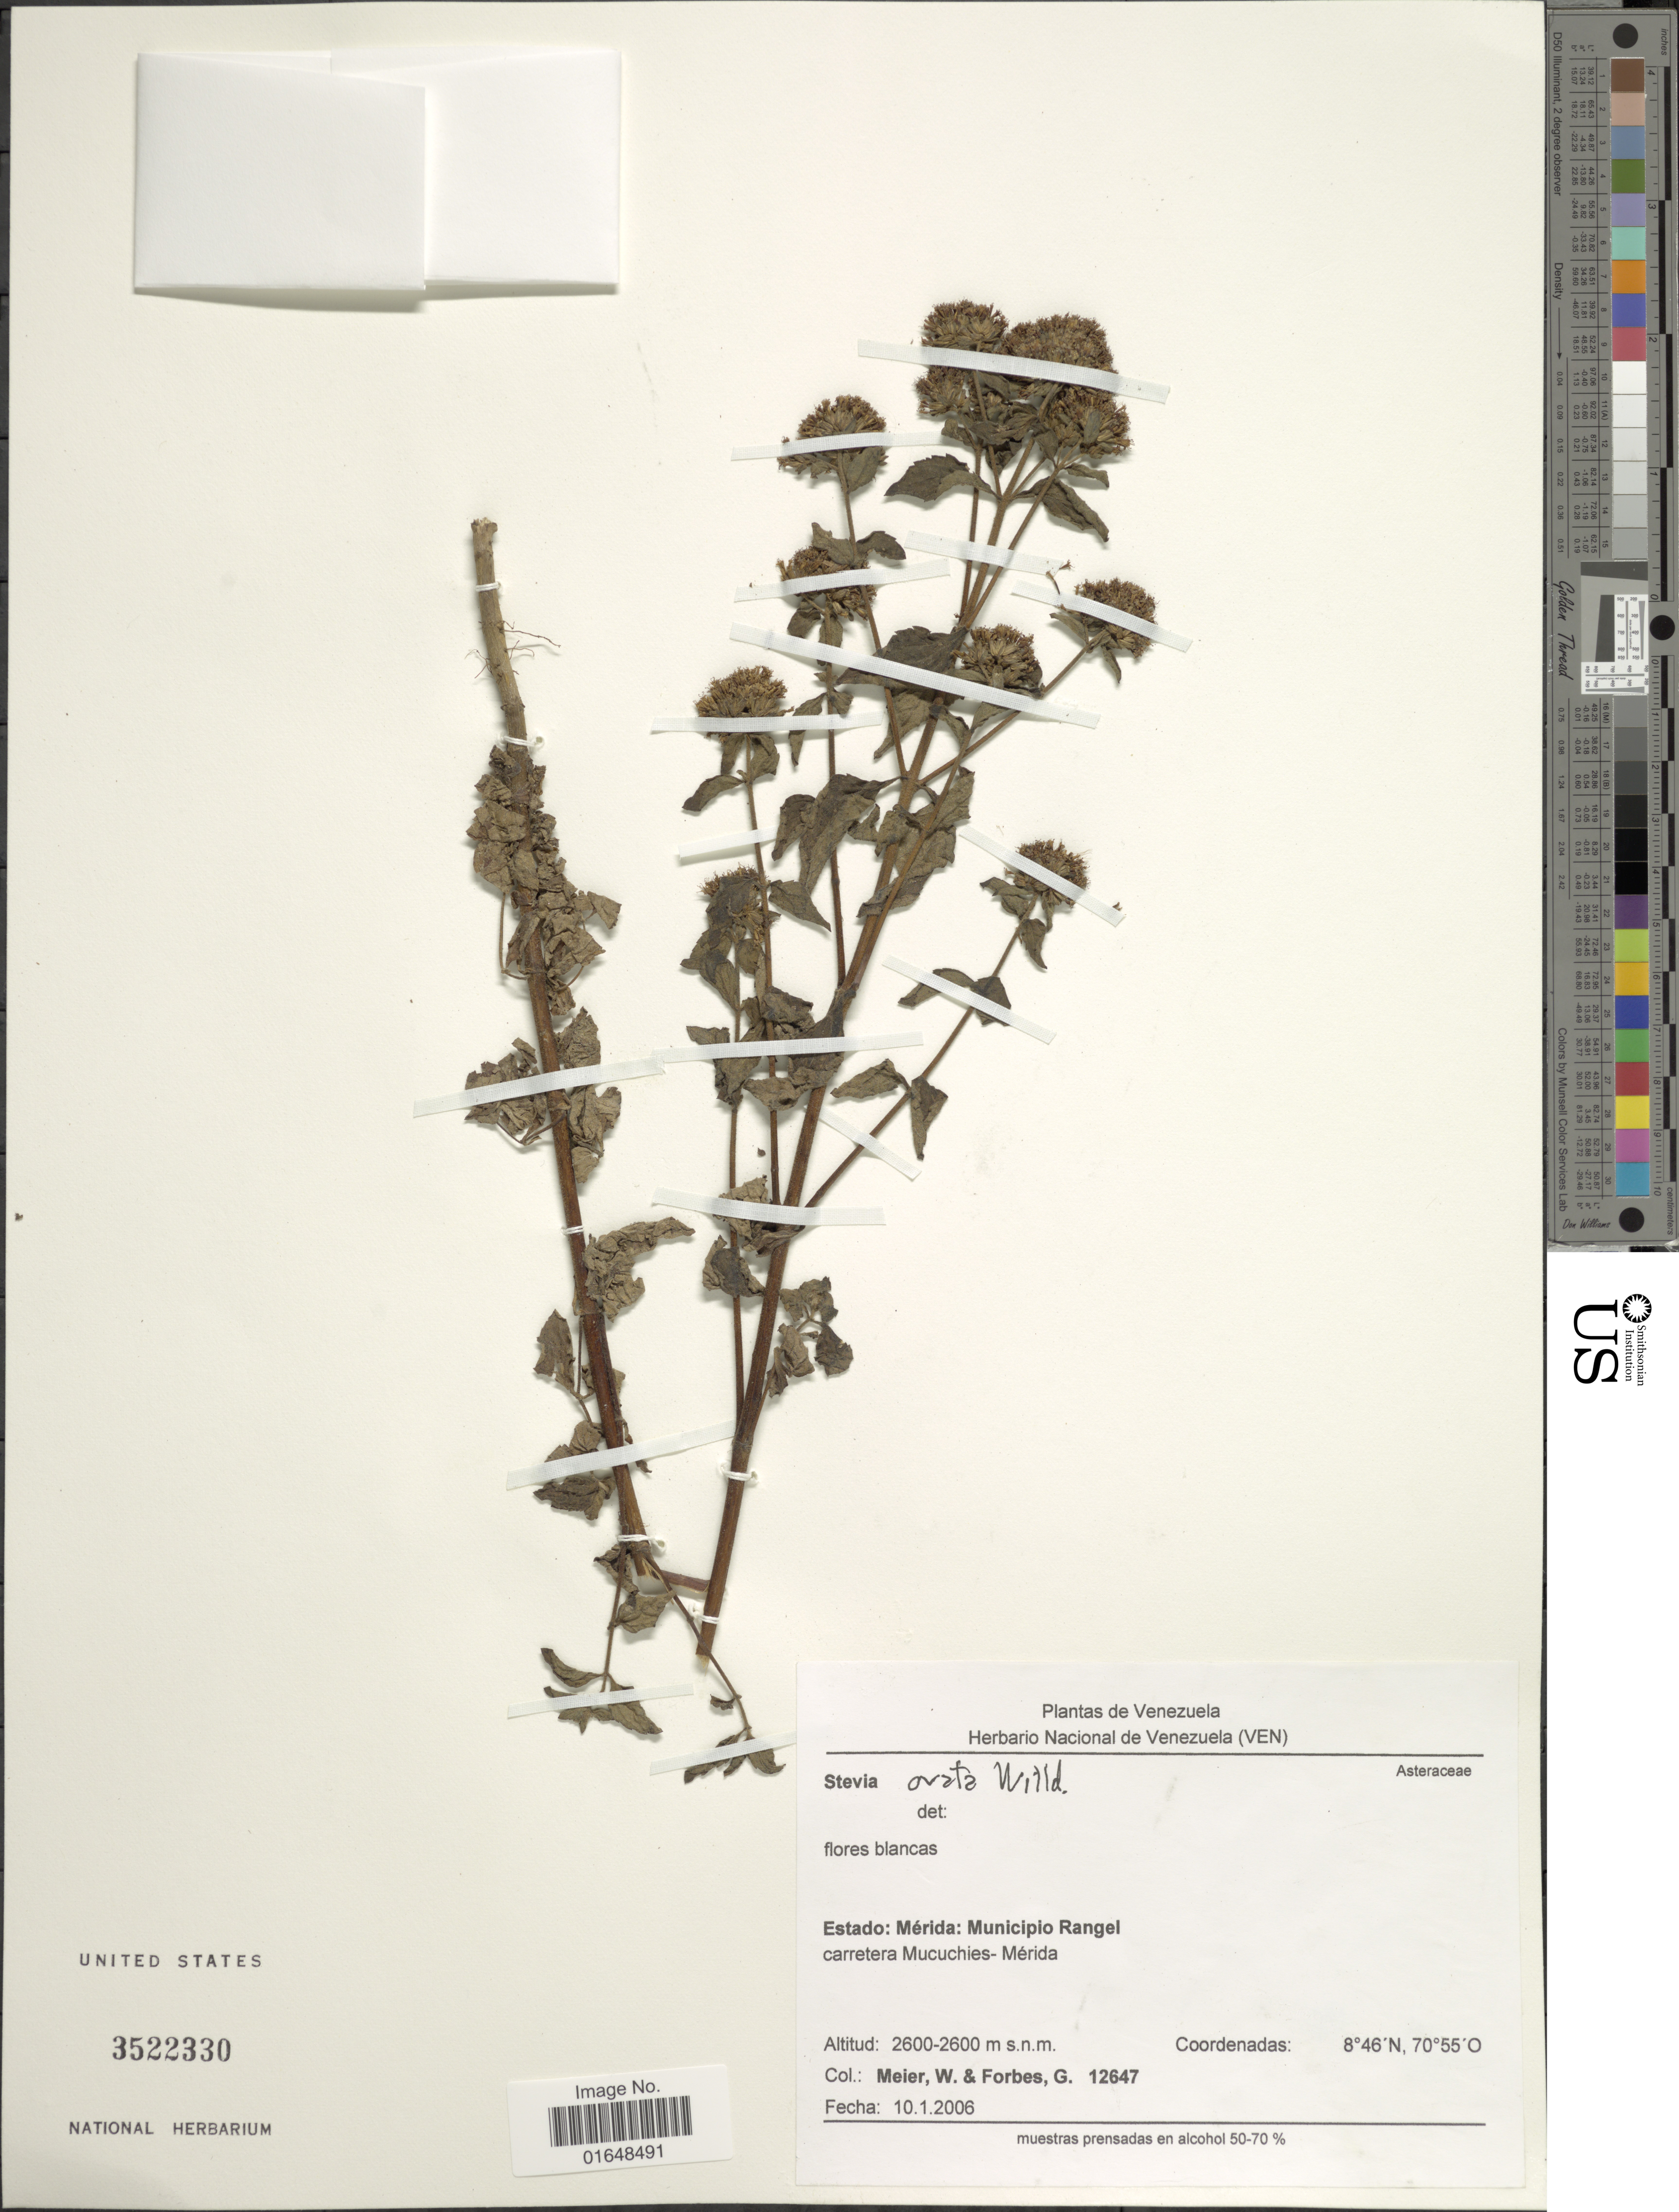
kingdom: Plantae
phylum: Tracheophyta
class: Magnoliopsida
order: Asterales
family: Asteraceae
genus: Stevia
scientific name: Stevia ovata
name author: Willd.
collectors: W. Meier & G. Forbes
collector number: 12647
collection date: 2006-01-10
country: Venezuela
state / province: Mérida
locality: Estado: Mérida: Municipio Rangel, carretera Mucuchies-Mérida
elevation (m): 2600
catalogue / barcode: US 3522330